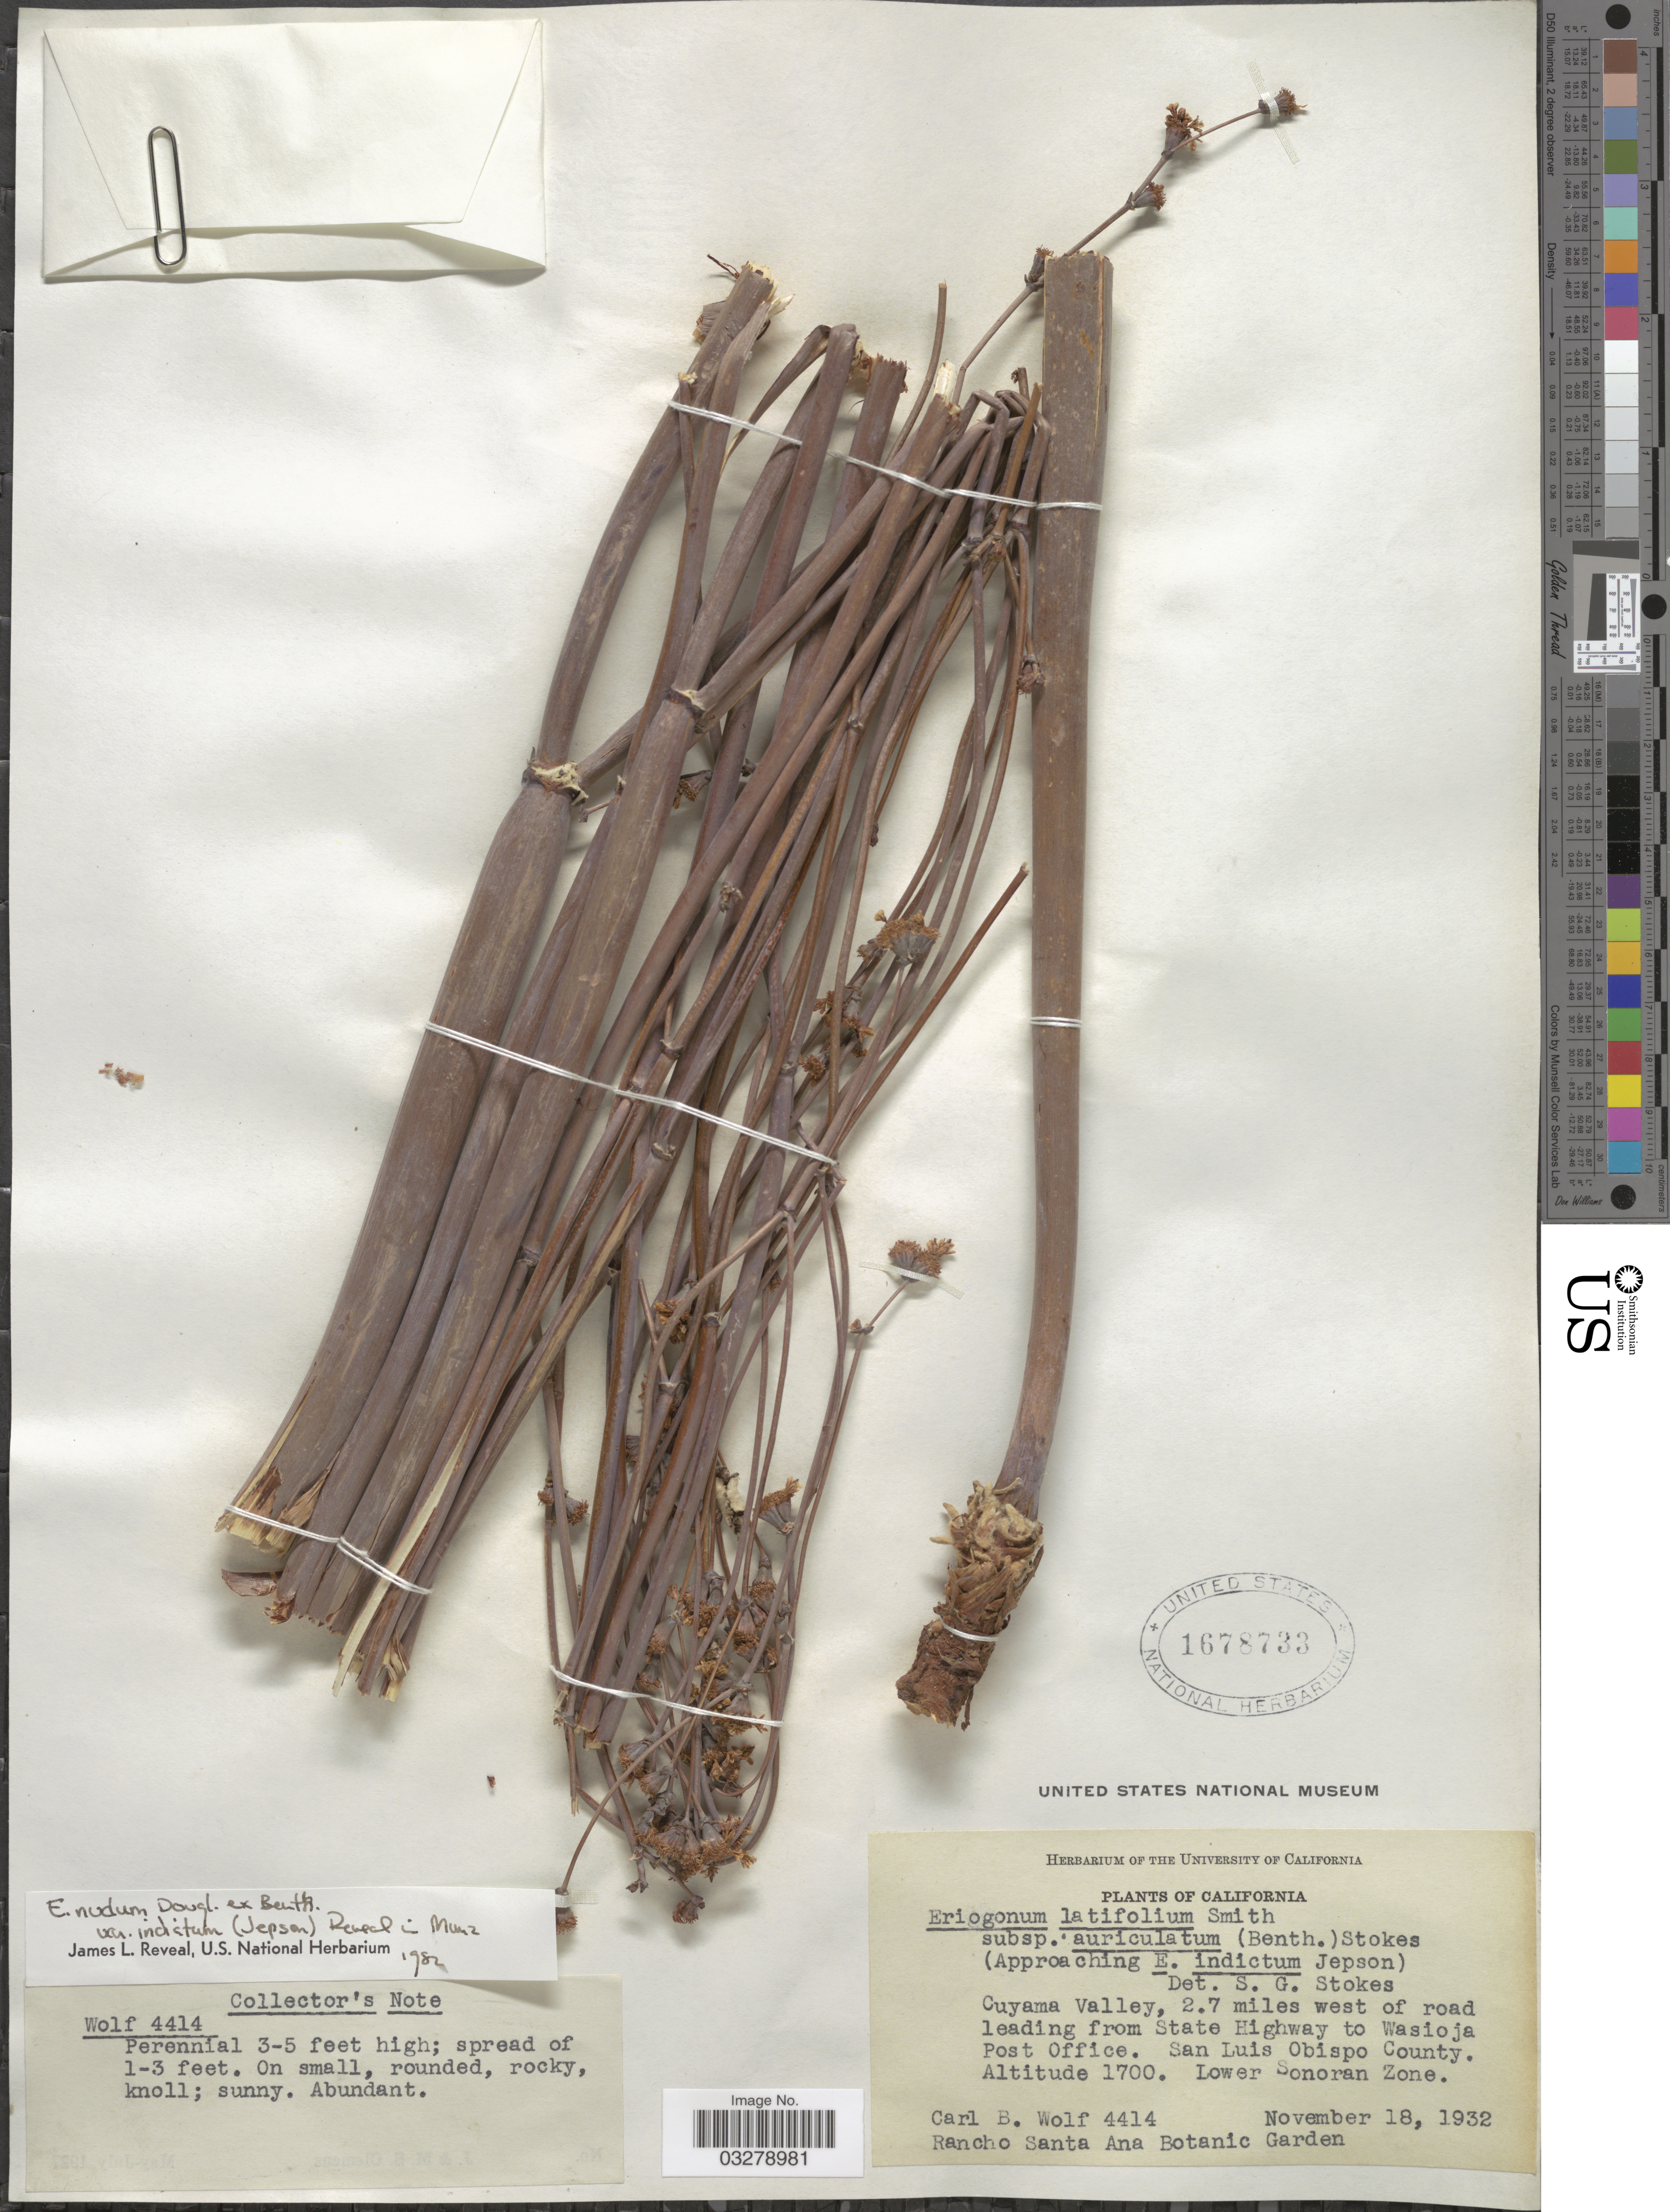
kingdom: Plantae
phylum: Tracheophyta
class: Magnoliopsida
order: Caryophyllales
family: Polygonaceae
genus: Eriogonum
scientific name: Eriogonum nudum var. indictum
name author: (Jeps.) Reveal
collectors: C. B. Wolf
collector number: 4414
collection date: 1932-11-18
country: United States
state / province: California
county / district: San Luis Obispo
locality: Cuyama Valley, 2.7 miles west of road leading from State Highway to Wasioja Post Office. San Luis Obispo County, Lower Sonoran Zone.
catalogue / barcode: US 1678733